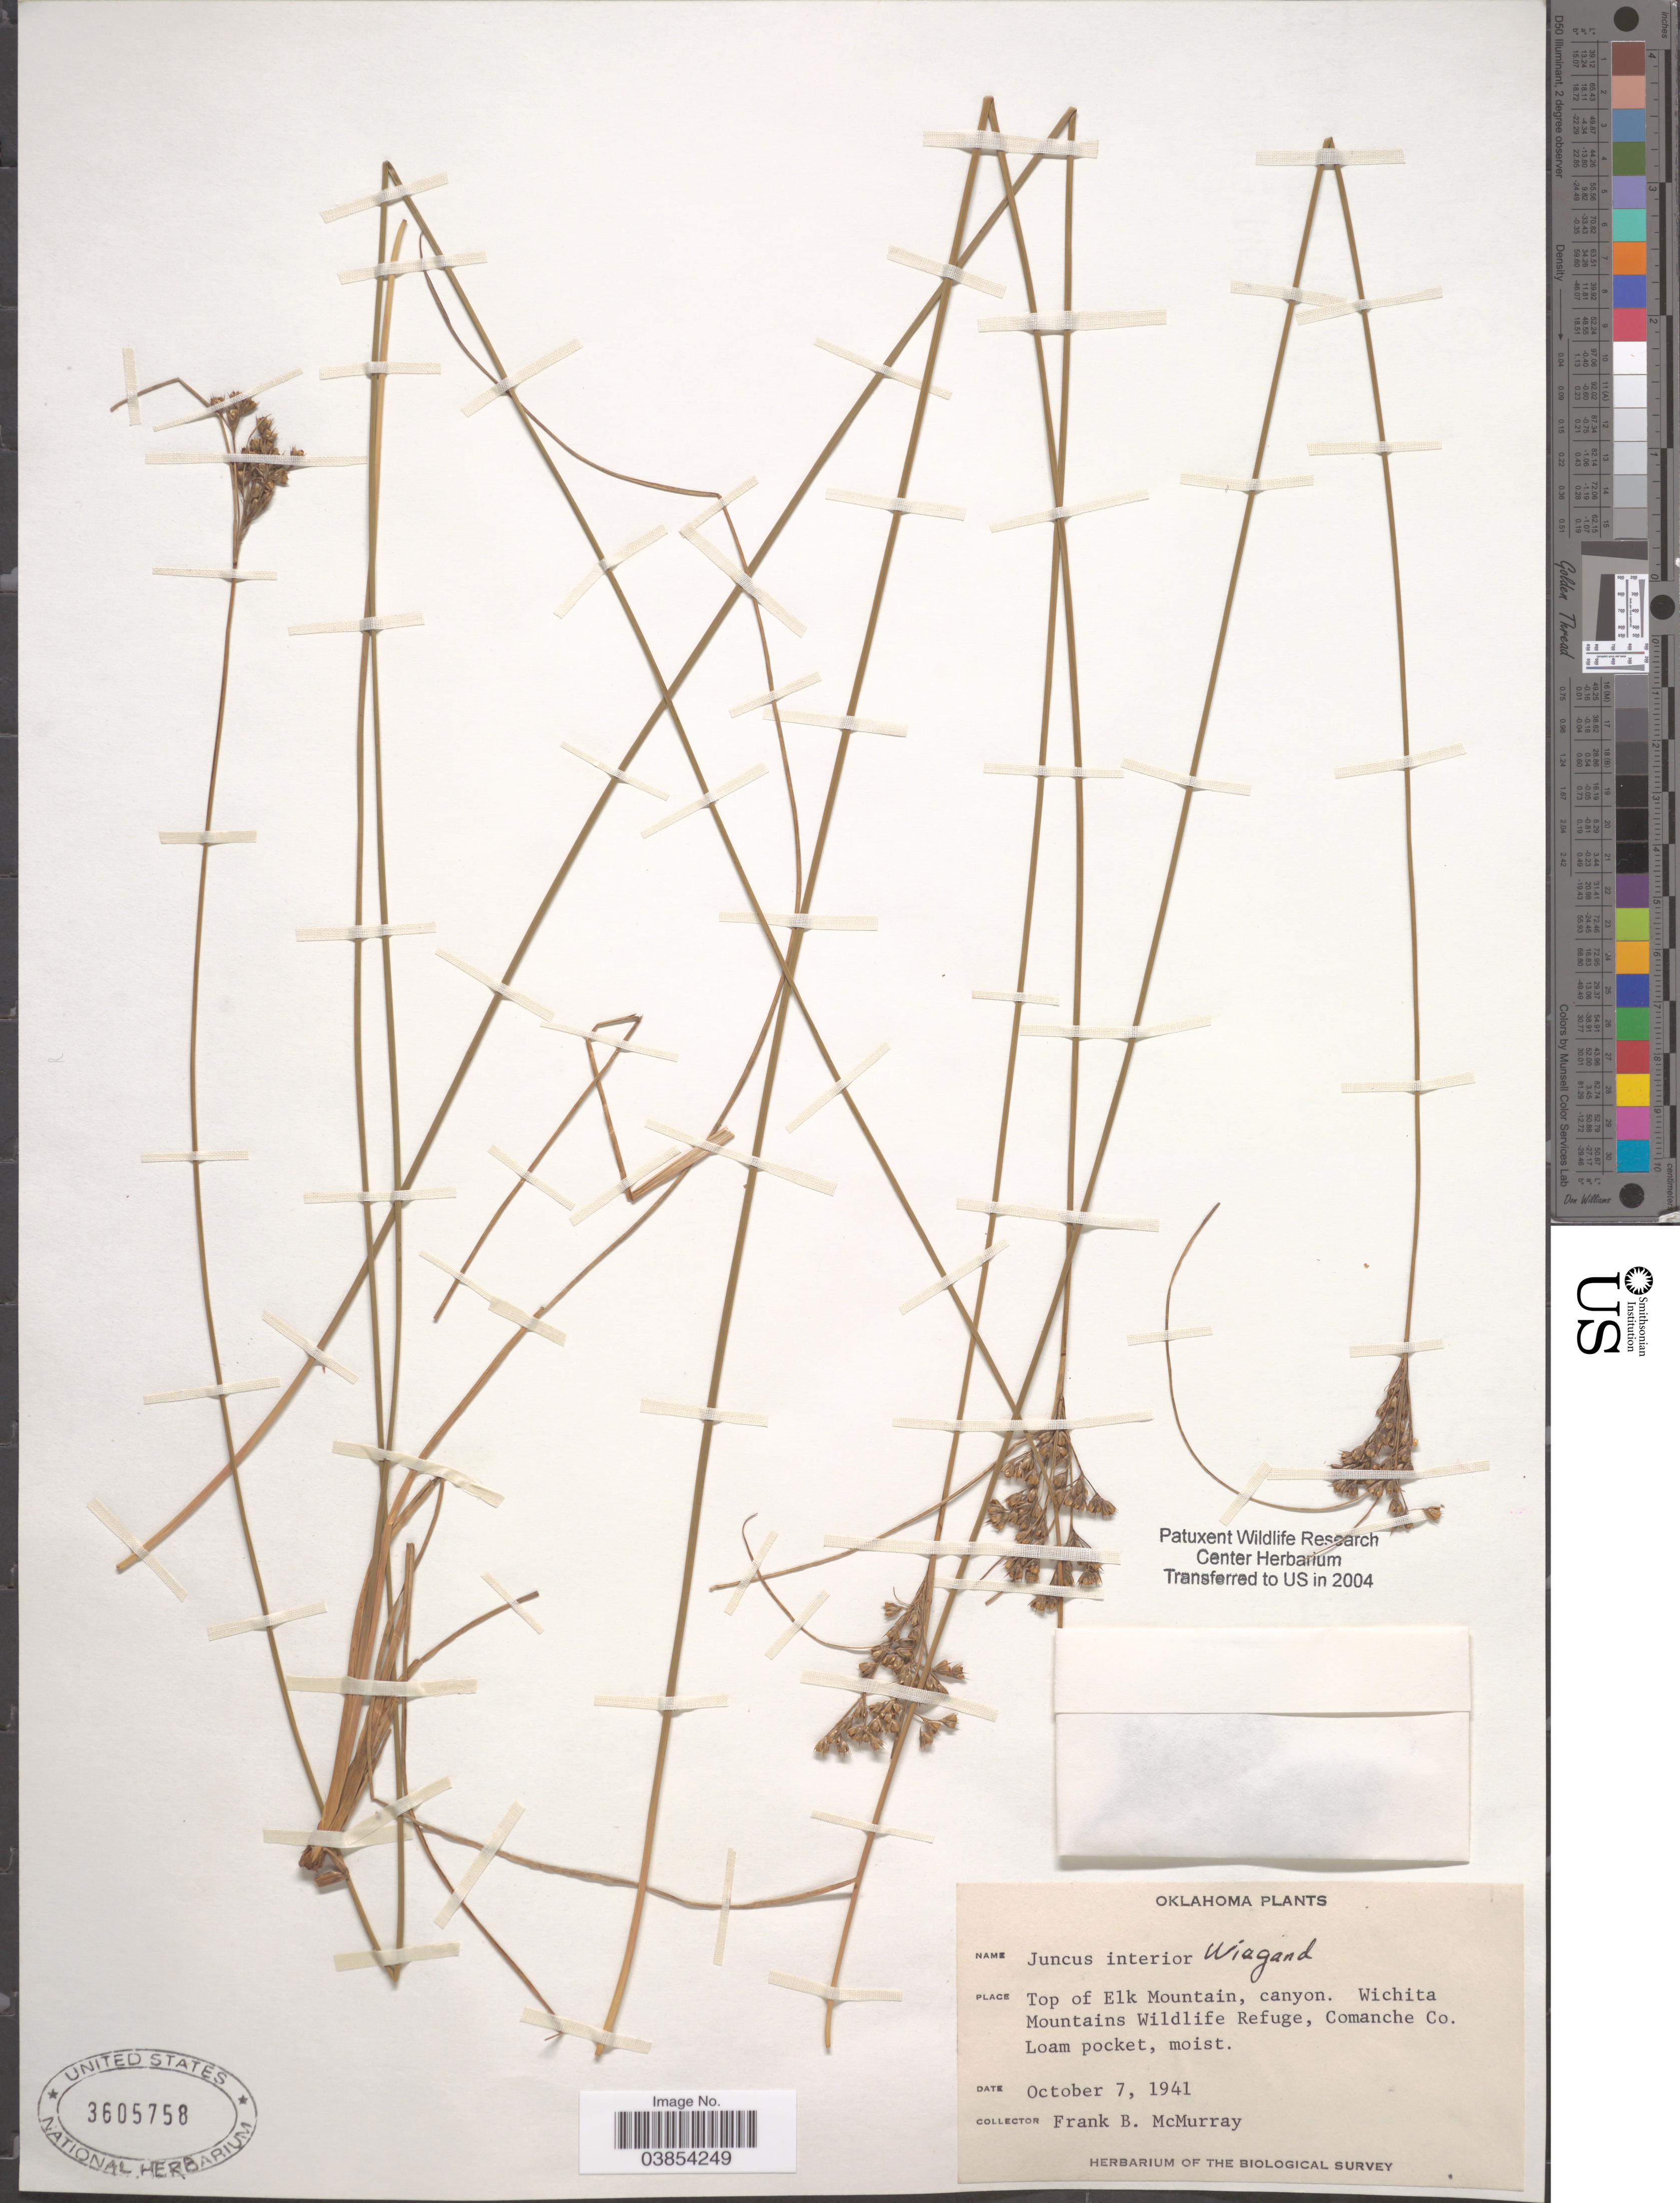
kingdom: Plantae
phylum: Tracheophyta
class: Liliopsida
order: Poales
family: Juncaceae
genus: Juncus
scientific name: Juncus interior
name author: Wiegand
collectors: F. B. McMurry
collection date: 1941-10-07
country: United States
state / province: Oklahoma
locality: Top of Elk Mountain, canyon. Wichita Mountains Wildlife Refuge, Comanche Co.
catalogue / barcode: US 3605758